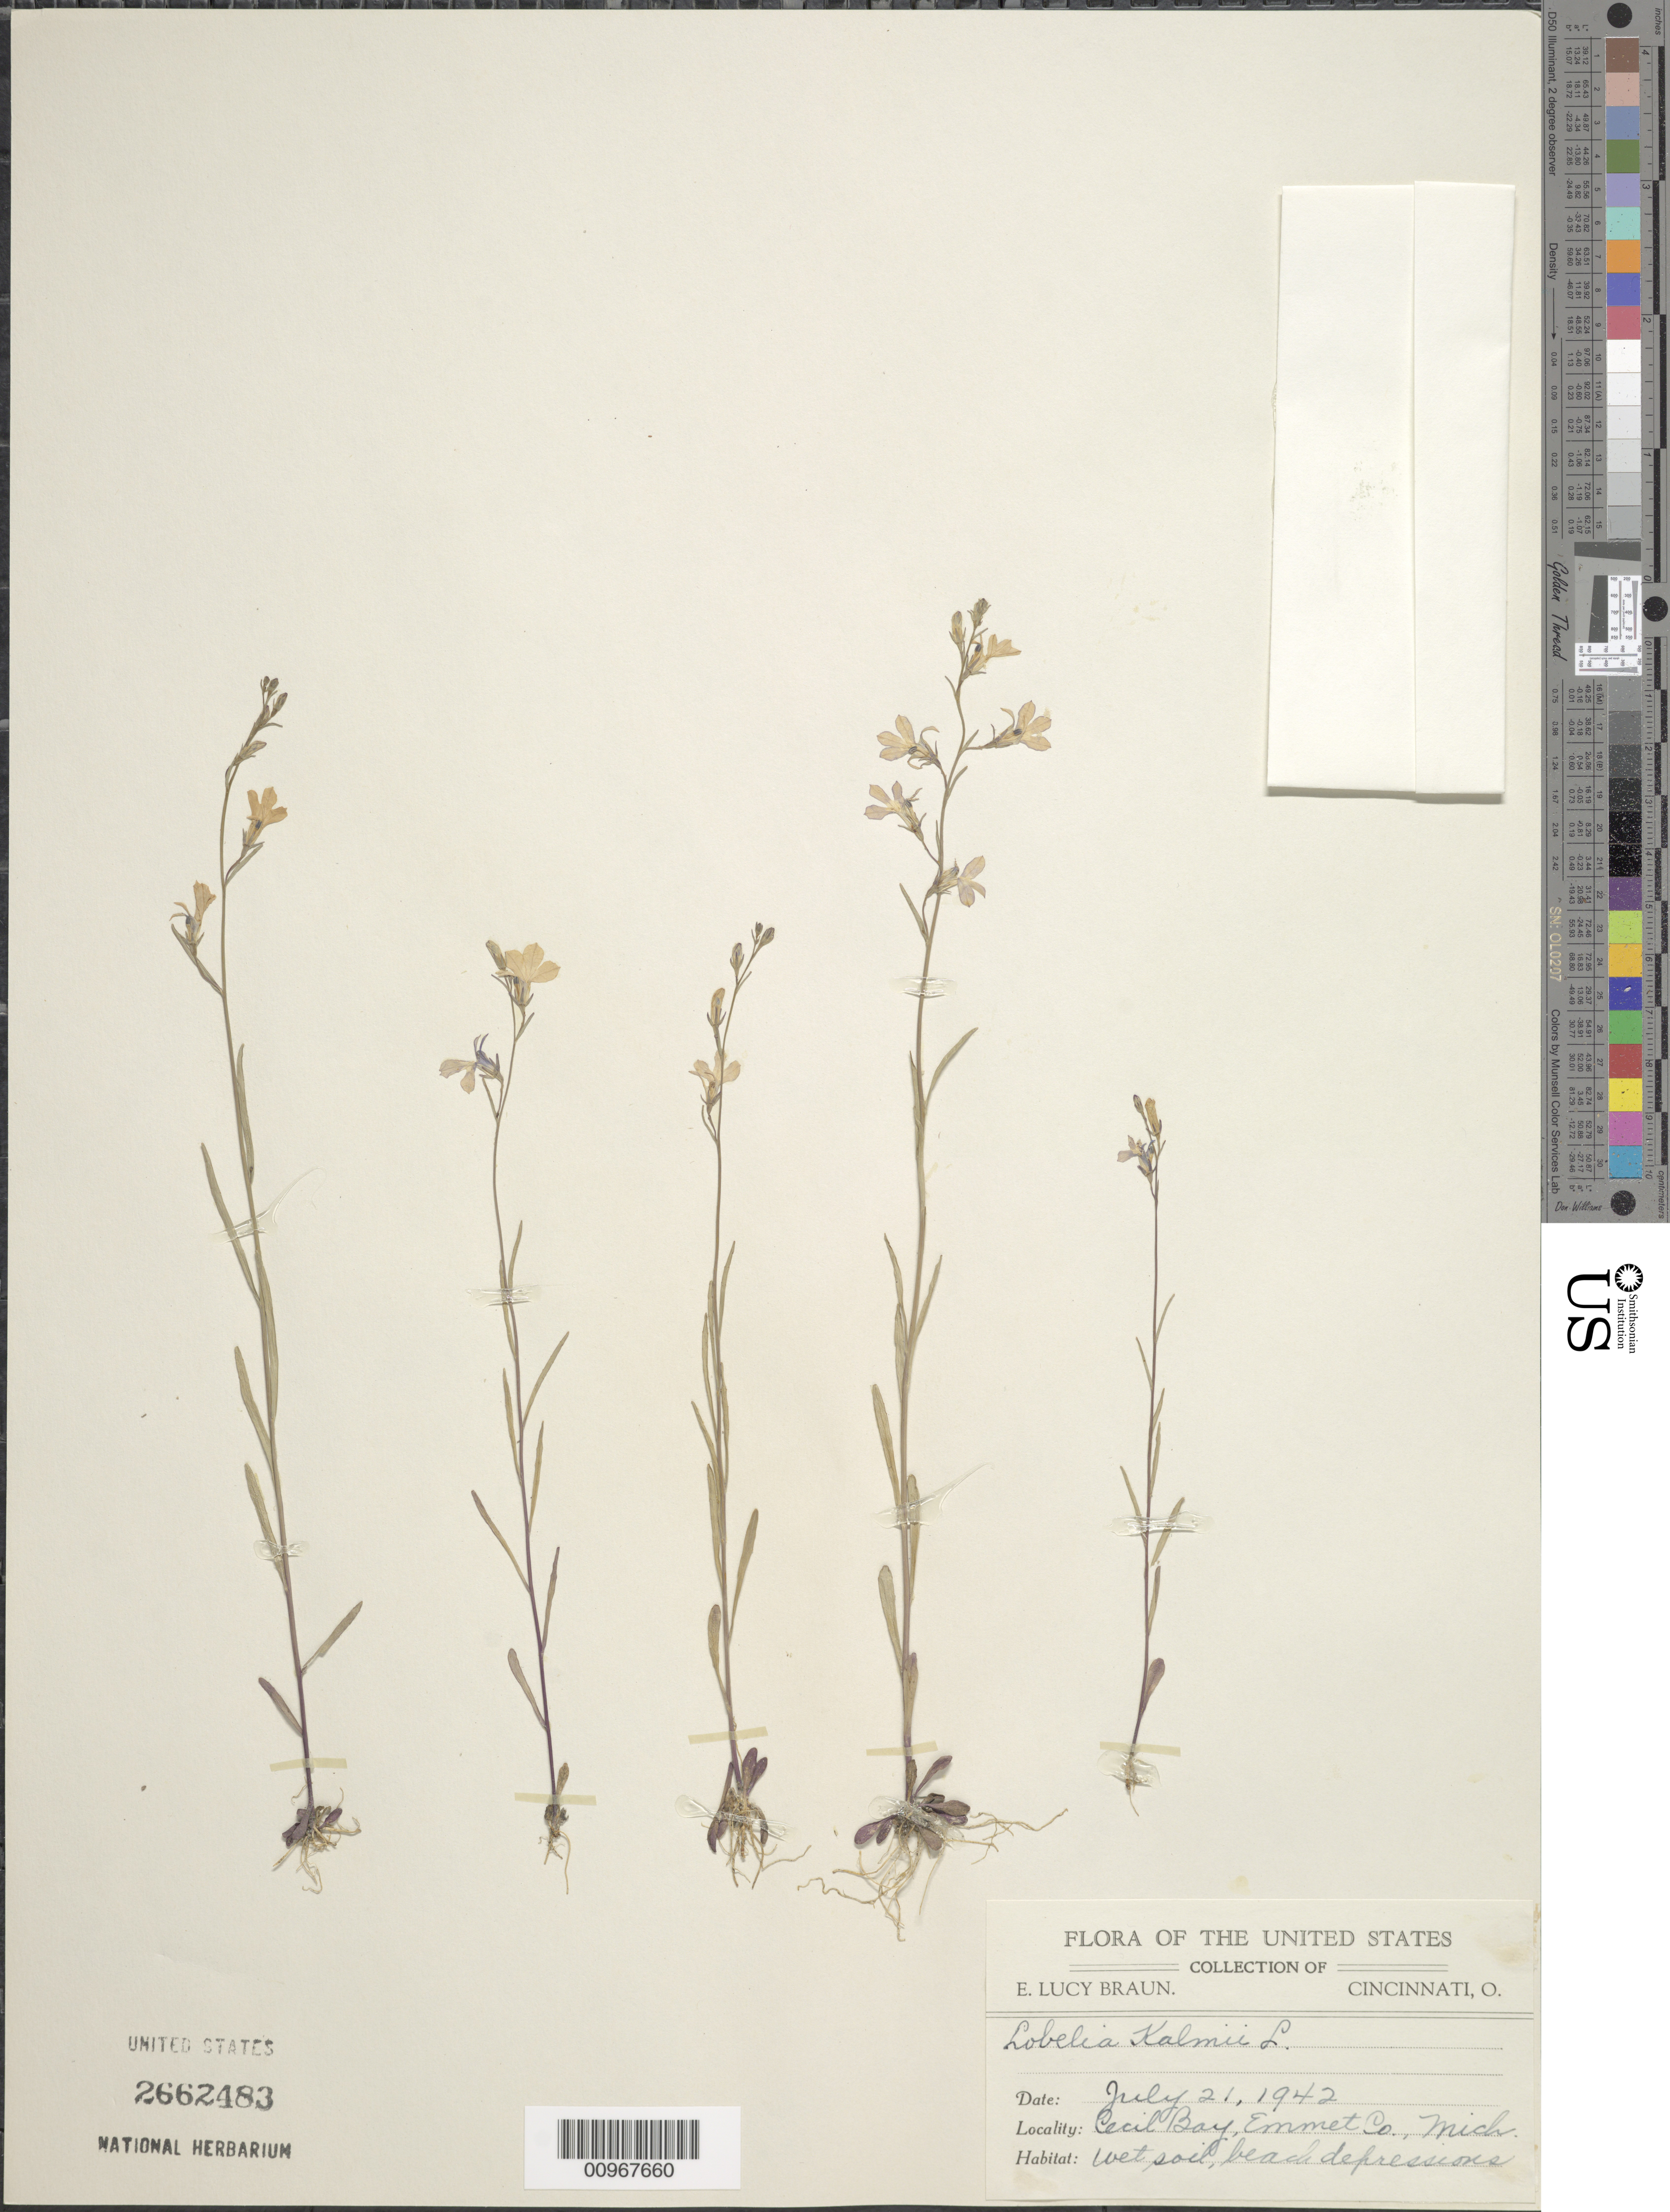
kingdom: Plantae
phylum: Tracheophyta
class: Magnoliopsida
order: Asterales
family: Campanulaceae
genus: Lobelia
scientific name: Lobelia kalmii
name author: L.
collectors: E. L. Braun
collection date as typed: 21 Jul 1942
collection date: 1942-07-21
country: United States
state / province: Michigan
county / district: Emmet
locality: Cecil Bay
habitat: wet soil, beach depressions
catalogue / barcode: US 2662483